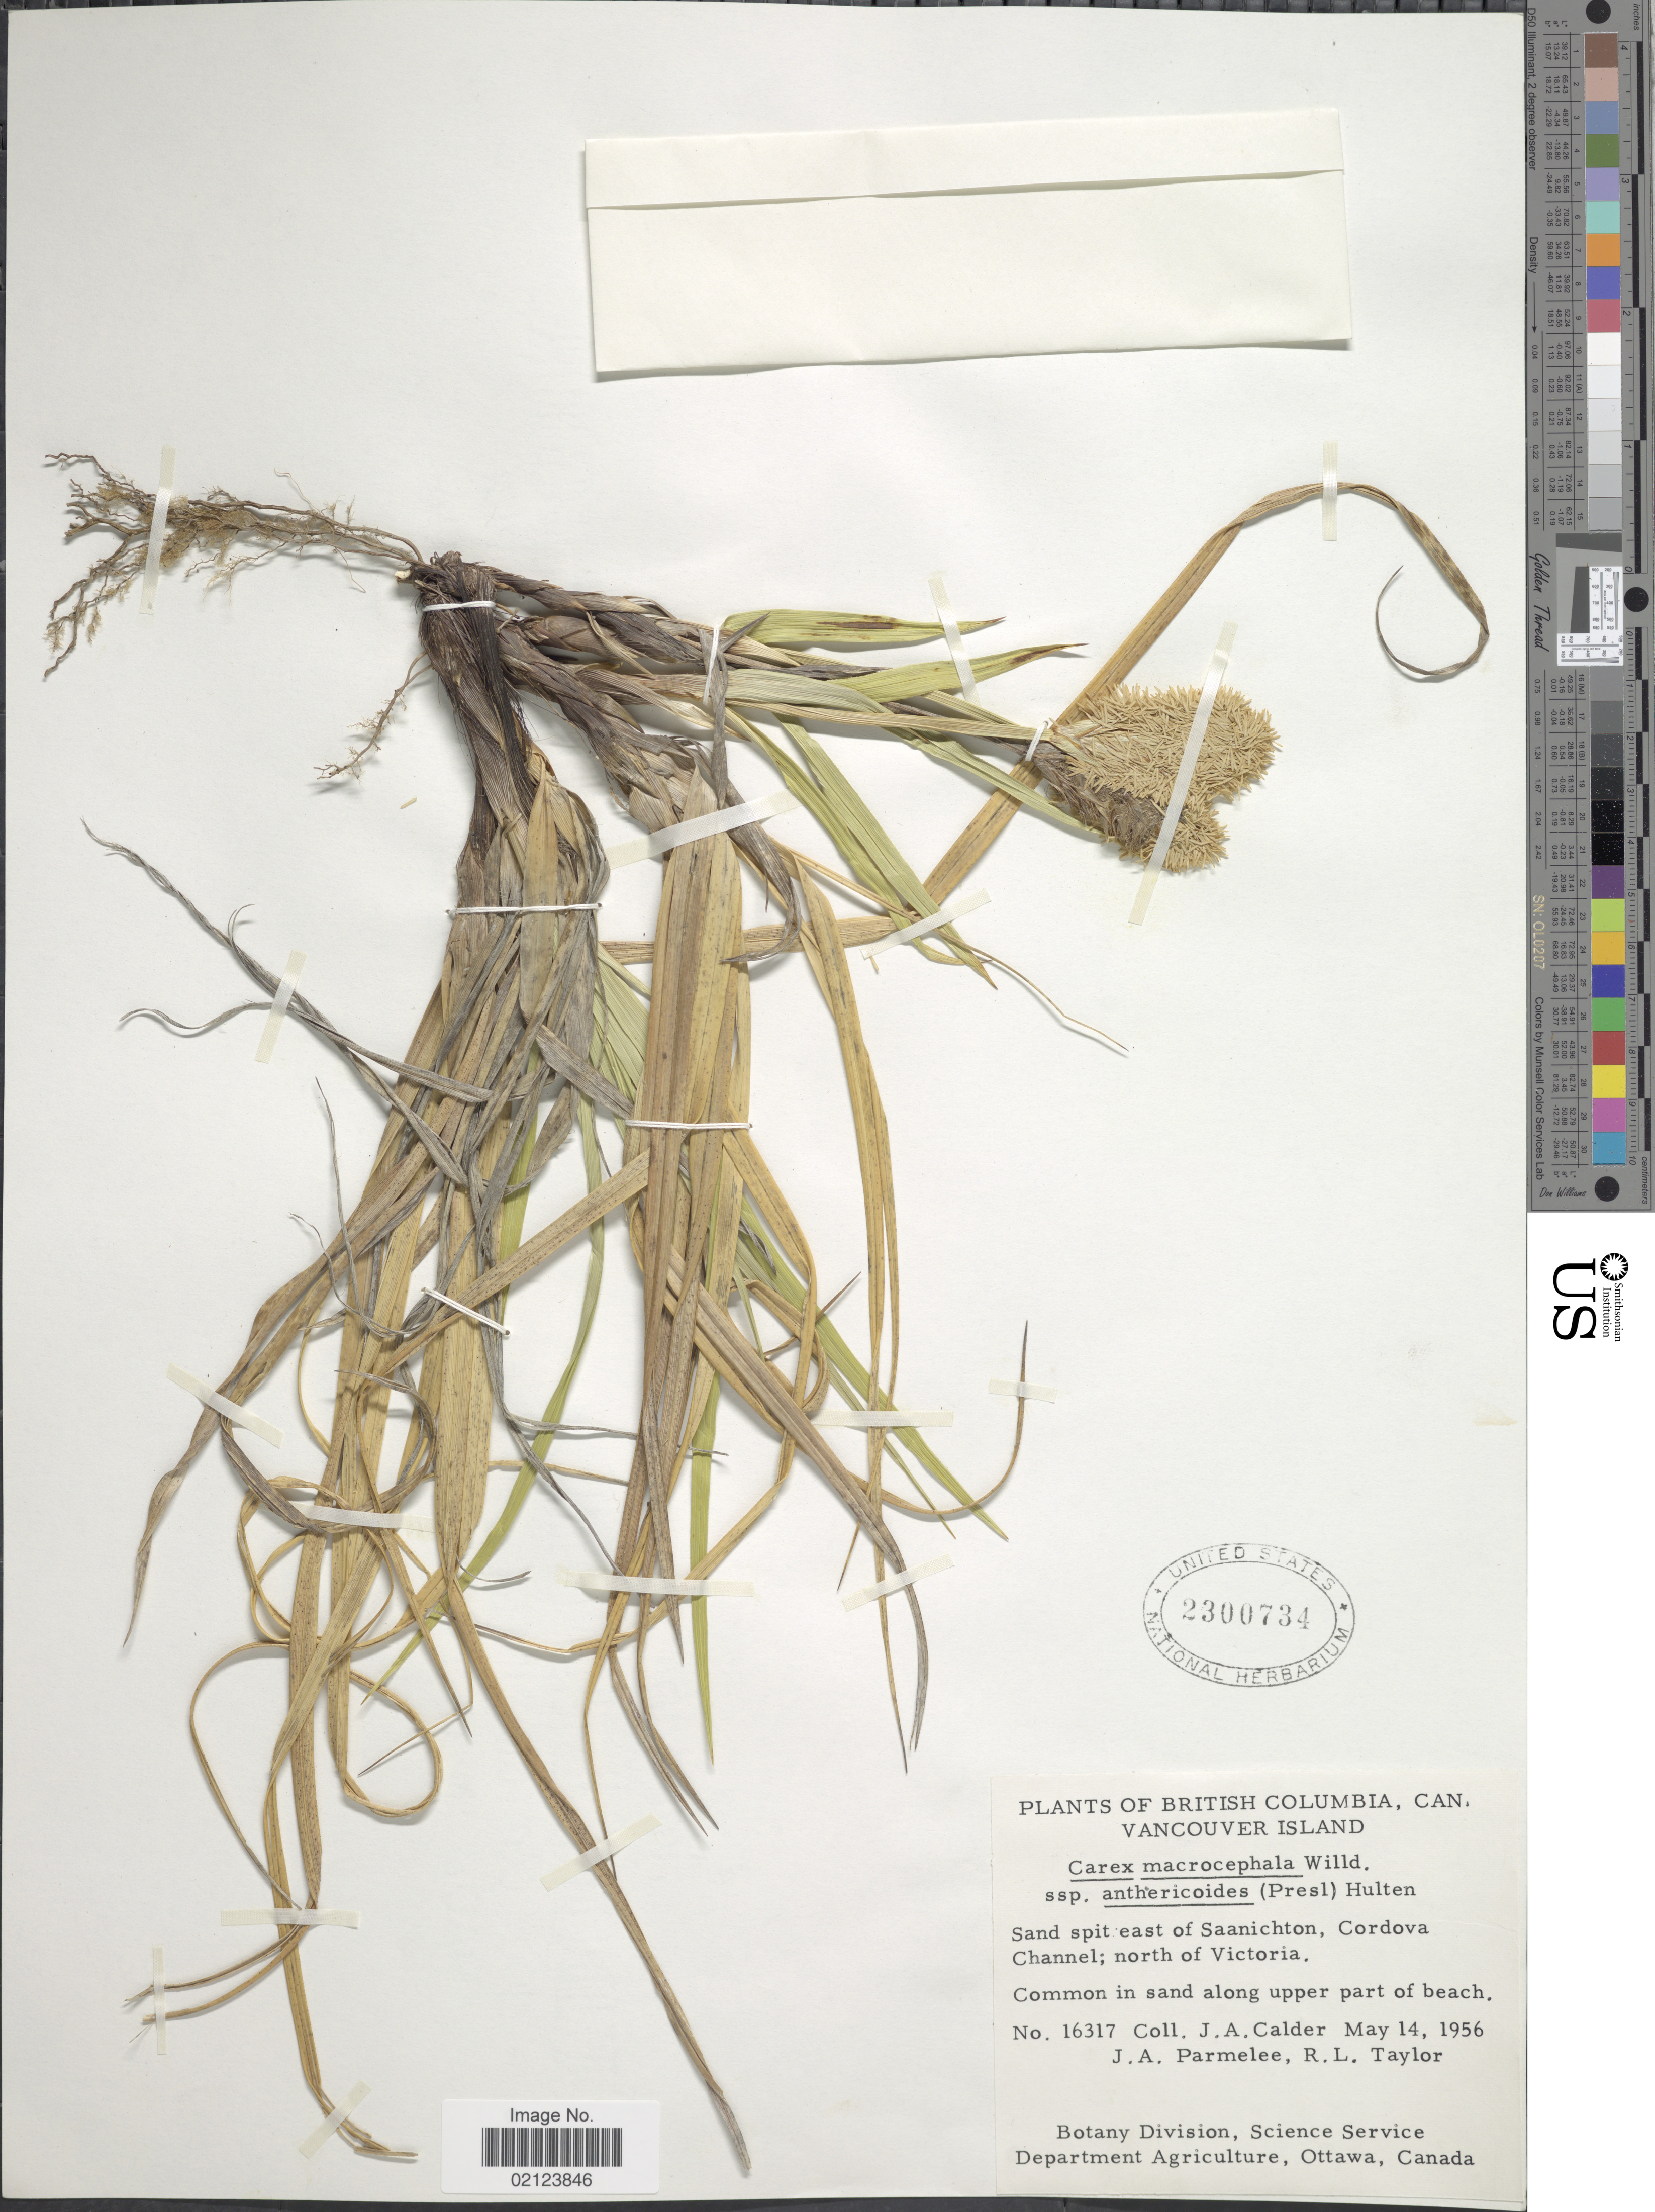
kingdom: Plantae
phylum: Tracheophyta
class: Liliopsida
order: Poales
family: Cyperaceae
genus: Carex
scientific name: Carex macrocephala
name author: Willd. ex Spreng.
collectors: J. A. Calder, J. A. Parmelee & R. Taylor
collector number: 16317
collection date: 1956-05-14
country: Canada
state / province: British Columbia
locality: Vancouver Island. Sand spit east of Saanichton, Cordova Channel; north of Victoria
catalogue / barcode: US 2300734